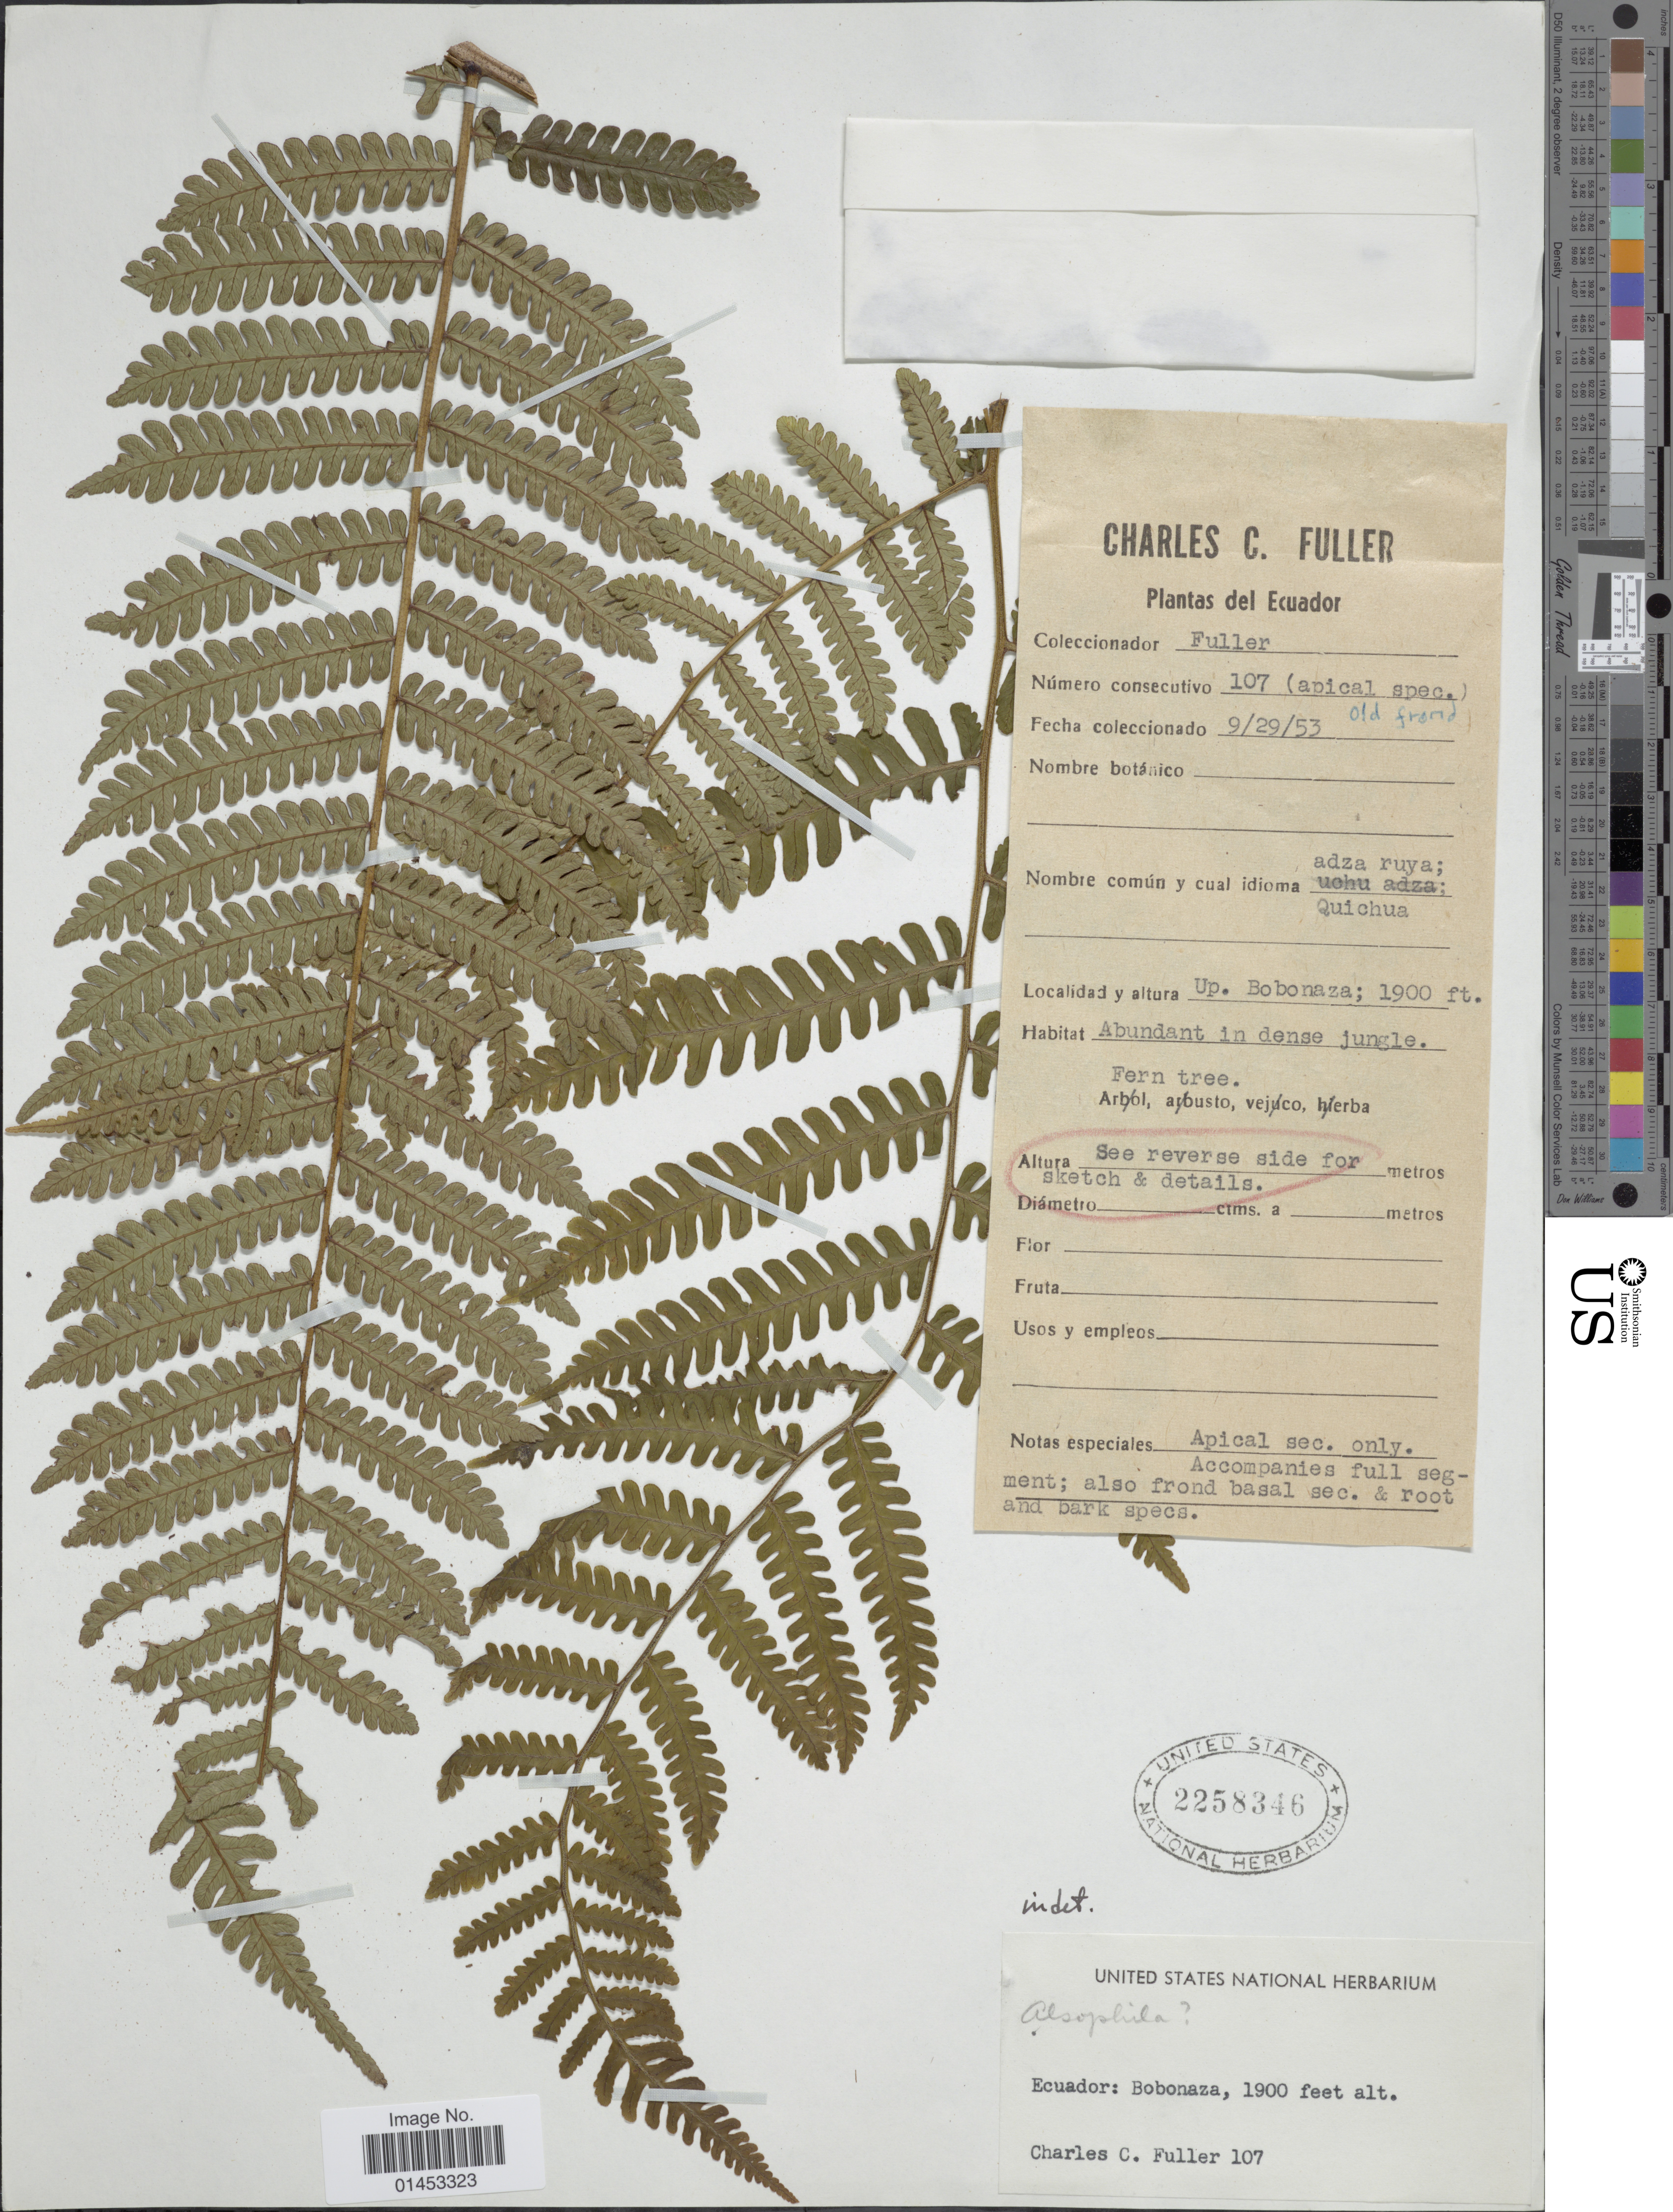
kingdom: Plantae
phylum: Tracheophyta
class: Polypodiopsida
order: Cyatheales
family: Cyatheaceae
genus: Cyathea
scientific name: Cyathea sp.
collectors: C. Fuller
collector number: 107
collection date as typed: Transcribed d/m/y: 29/9/53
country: Ecuador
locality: Up. Bobonaza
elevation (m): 579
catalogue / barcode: US 2258346